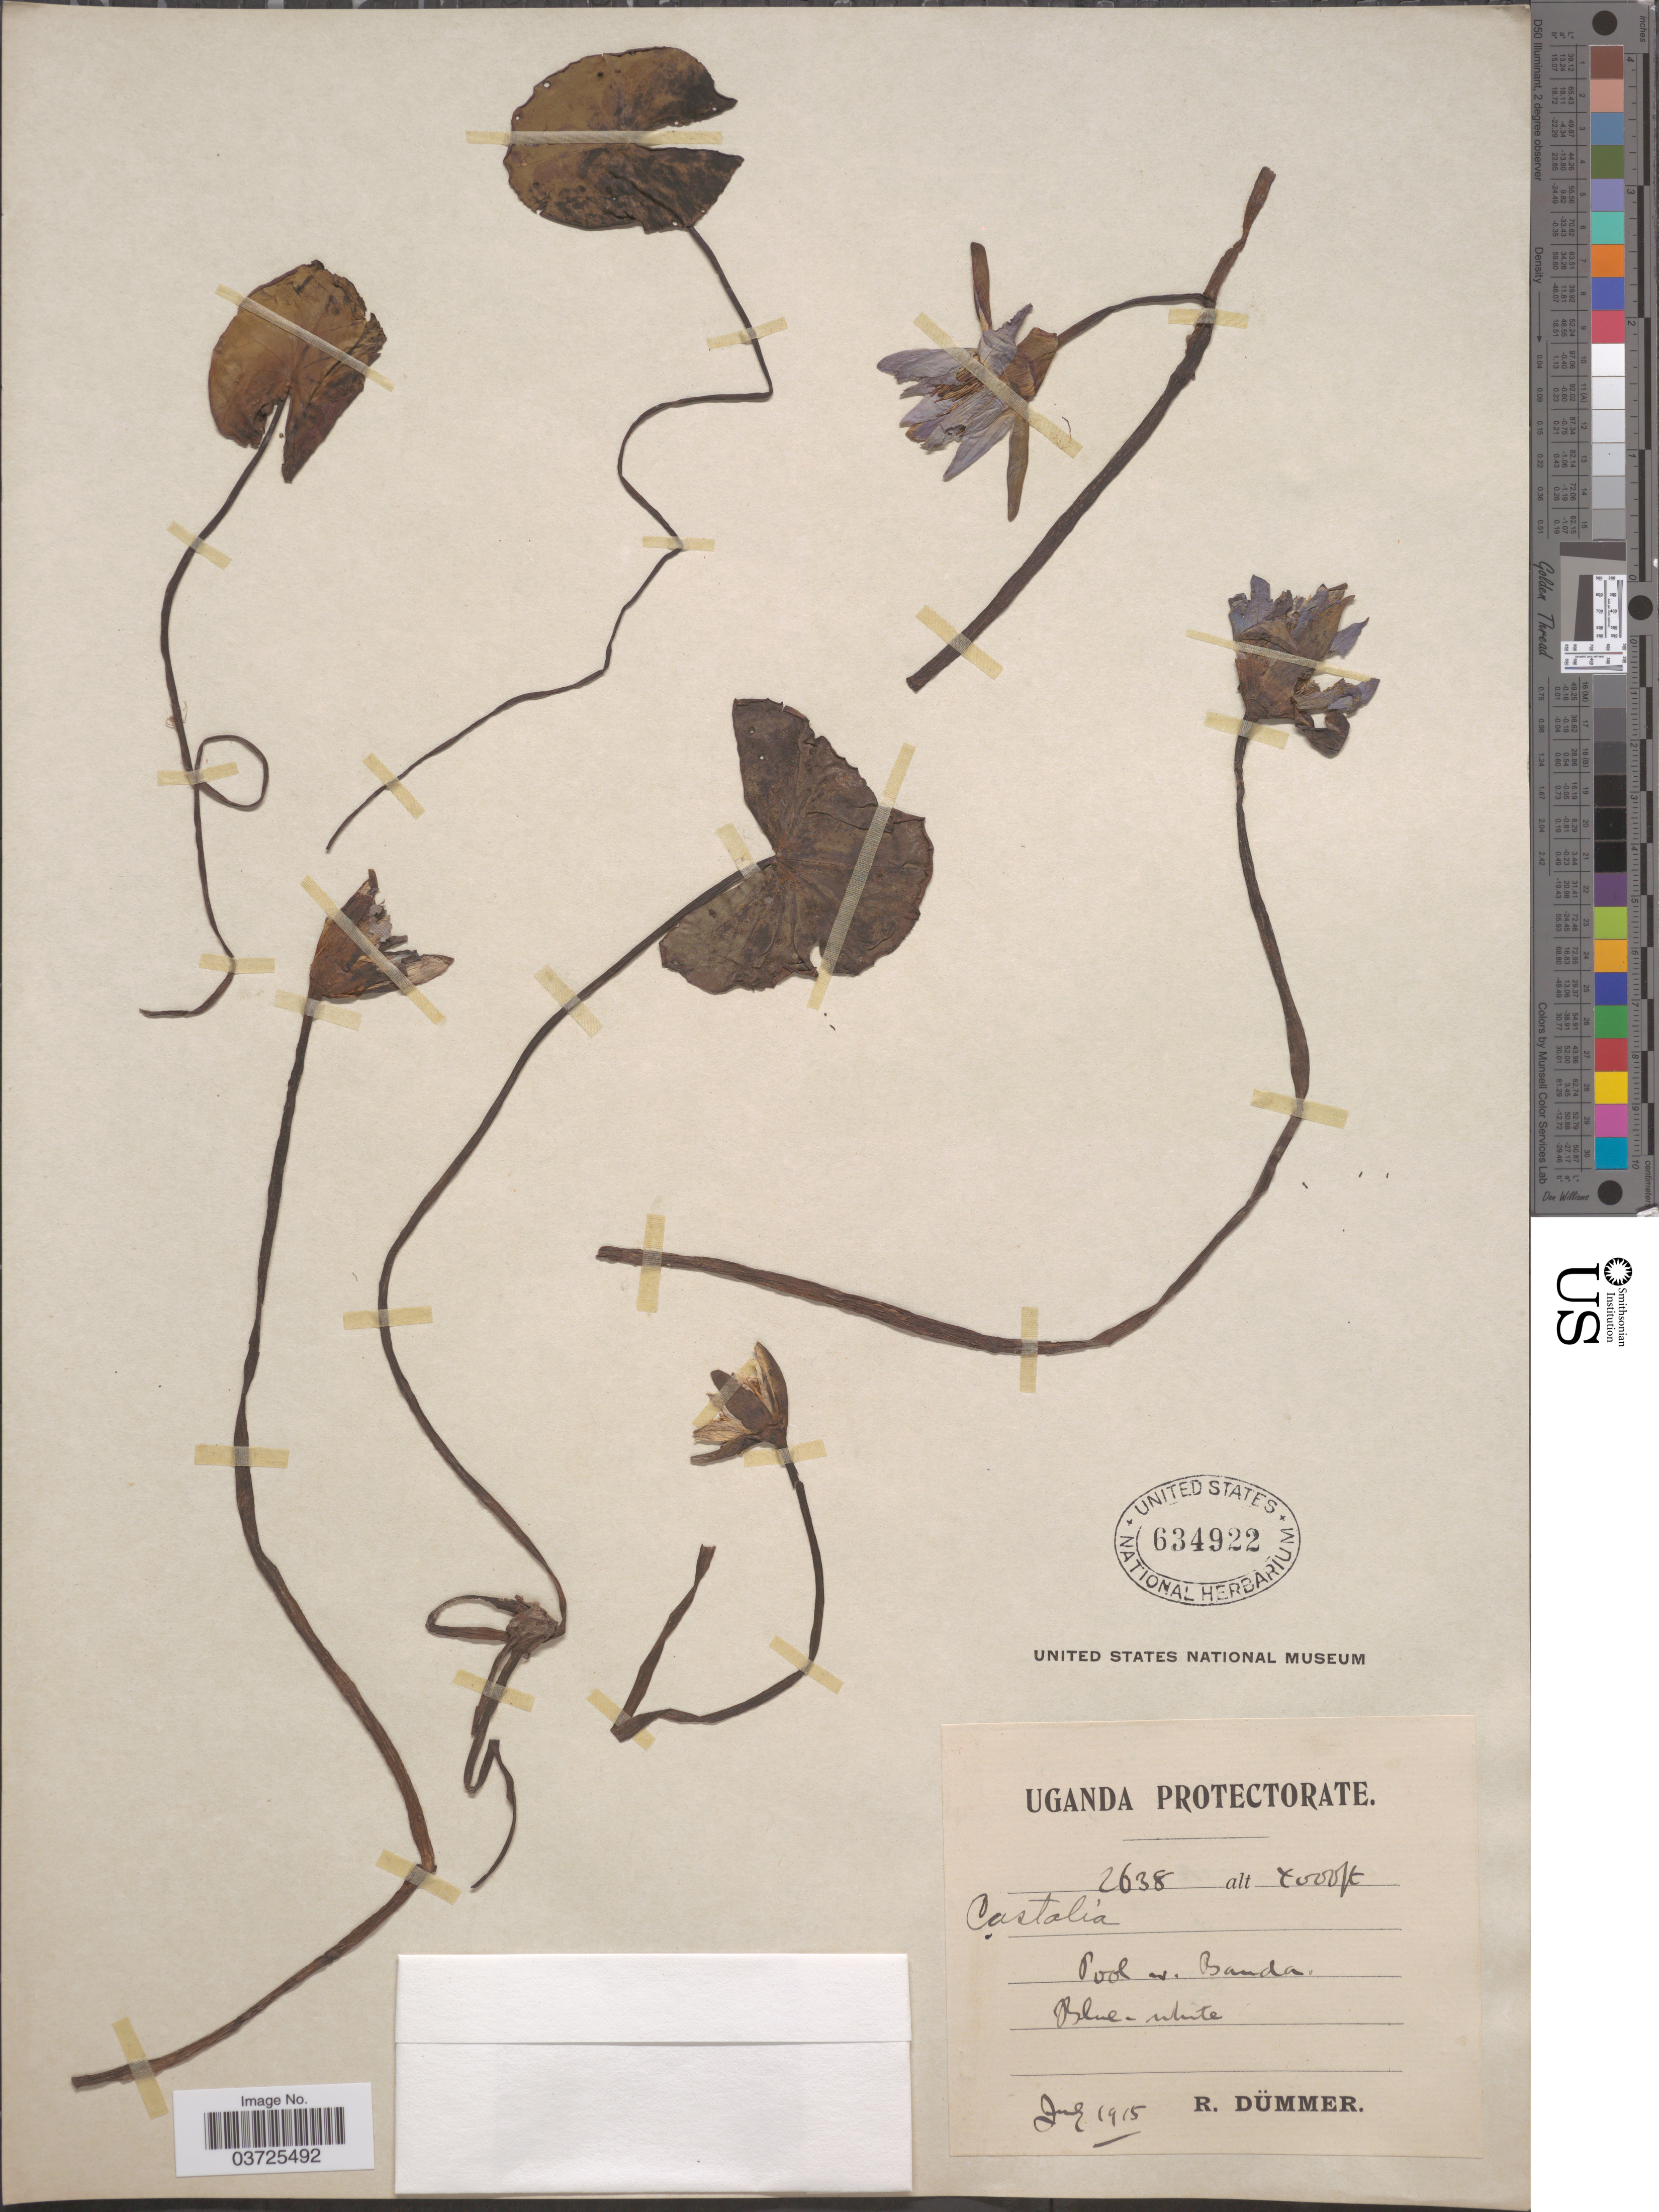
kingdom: Plantae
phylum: Tracheophyta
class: Magnoliopsida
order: Nymphaeales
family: Nymphaeaceae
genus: Nymphaea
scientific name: Nymphaea sp.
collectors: R. A. Dümmer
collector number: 2638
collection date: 1915-07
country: Uganda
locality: Uganda Protectorate. Pool nr Banda.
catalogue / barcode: US 634922